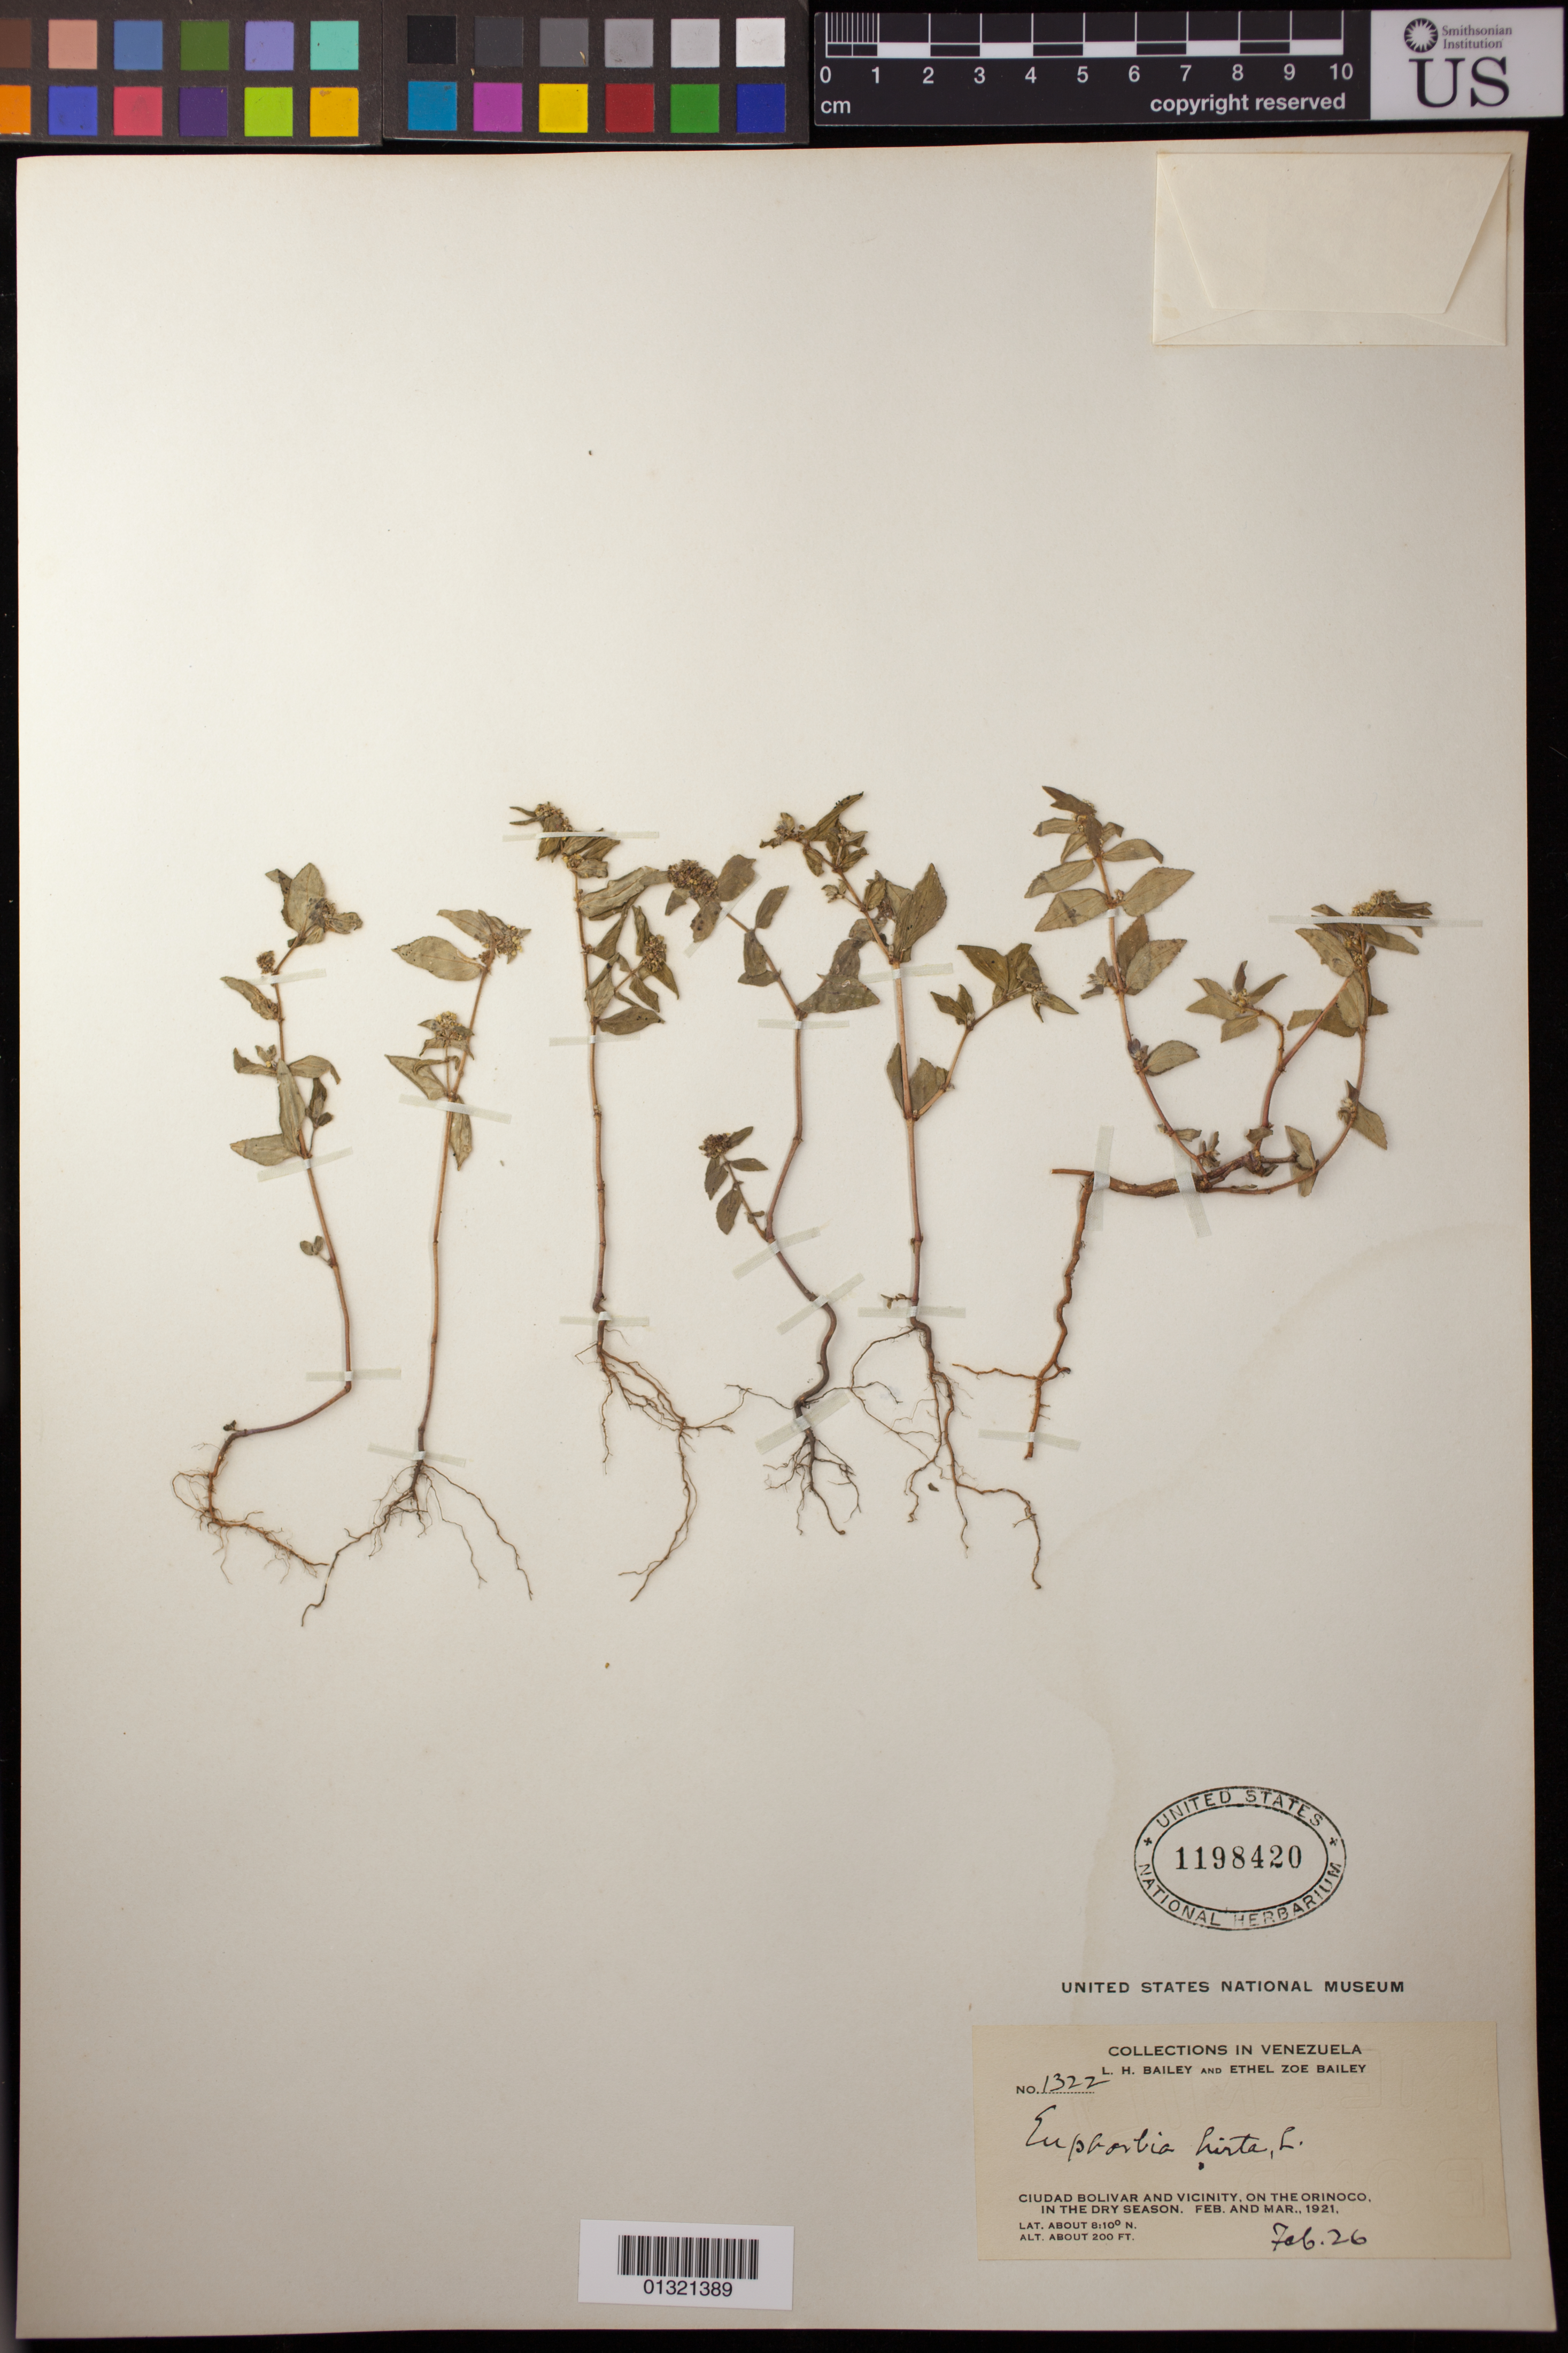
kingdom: Plantae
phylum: Tracheophyta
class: Magnoliopsida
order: Malpighiales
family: Euphorbiaceae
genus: Euphorbia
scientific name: Euphorbia hirta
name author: L.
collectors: L. H. Bailey & E. Z. Bailey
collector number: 1322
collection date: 1921-02-26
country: Venezuela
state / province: Bolivar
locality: Ciudad Bolivar and vicinity, on the Orinoco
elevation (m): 61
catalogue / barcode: US 1198420